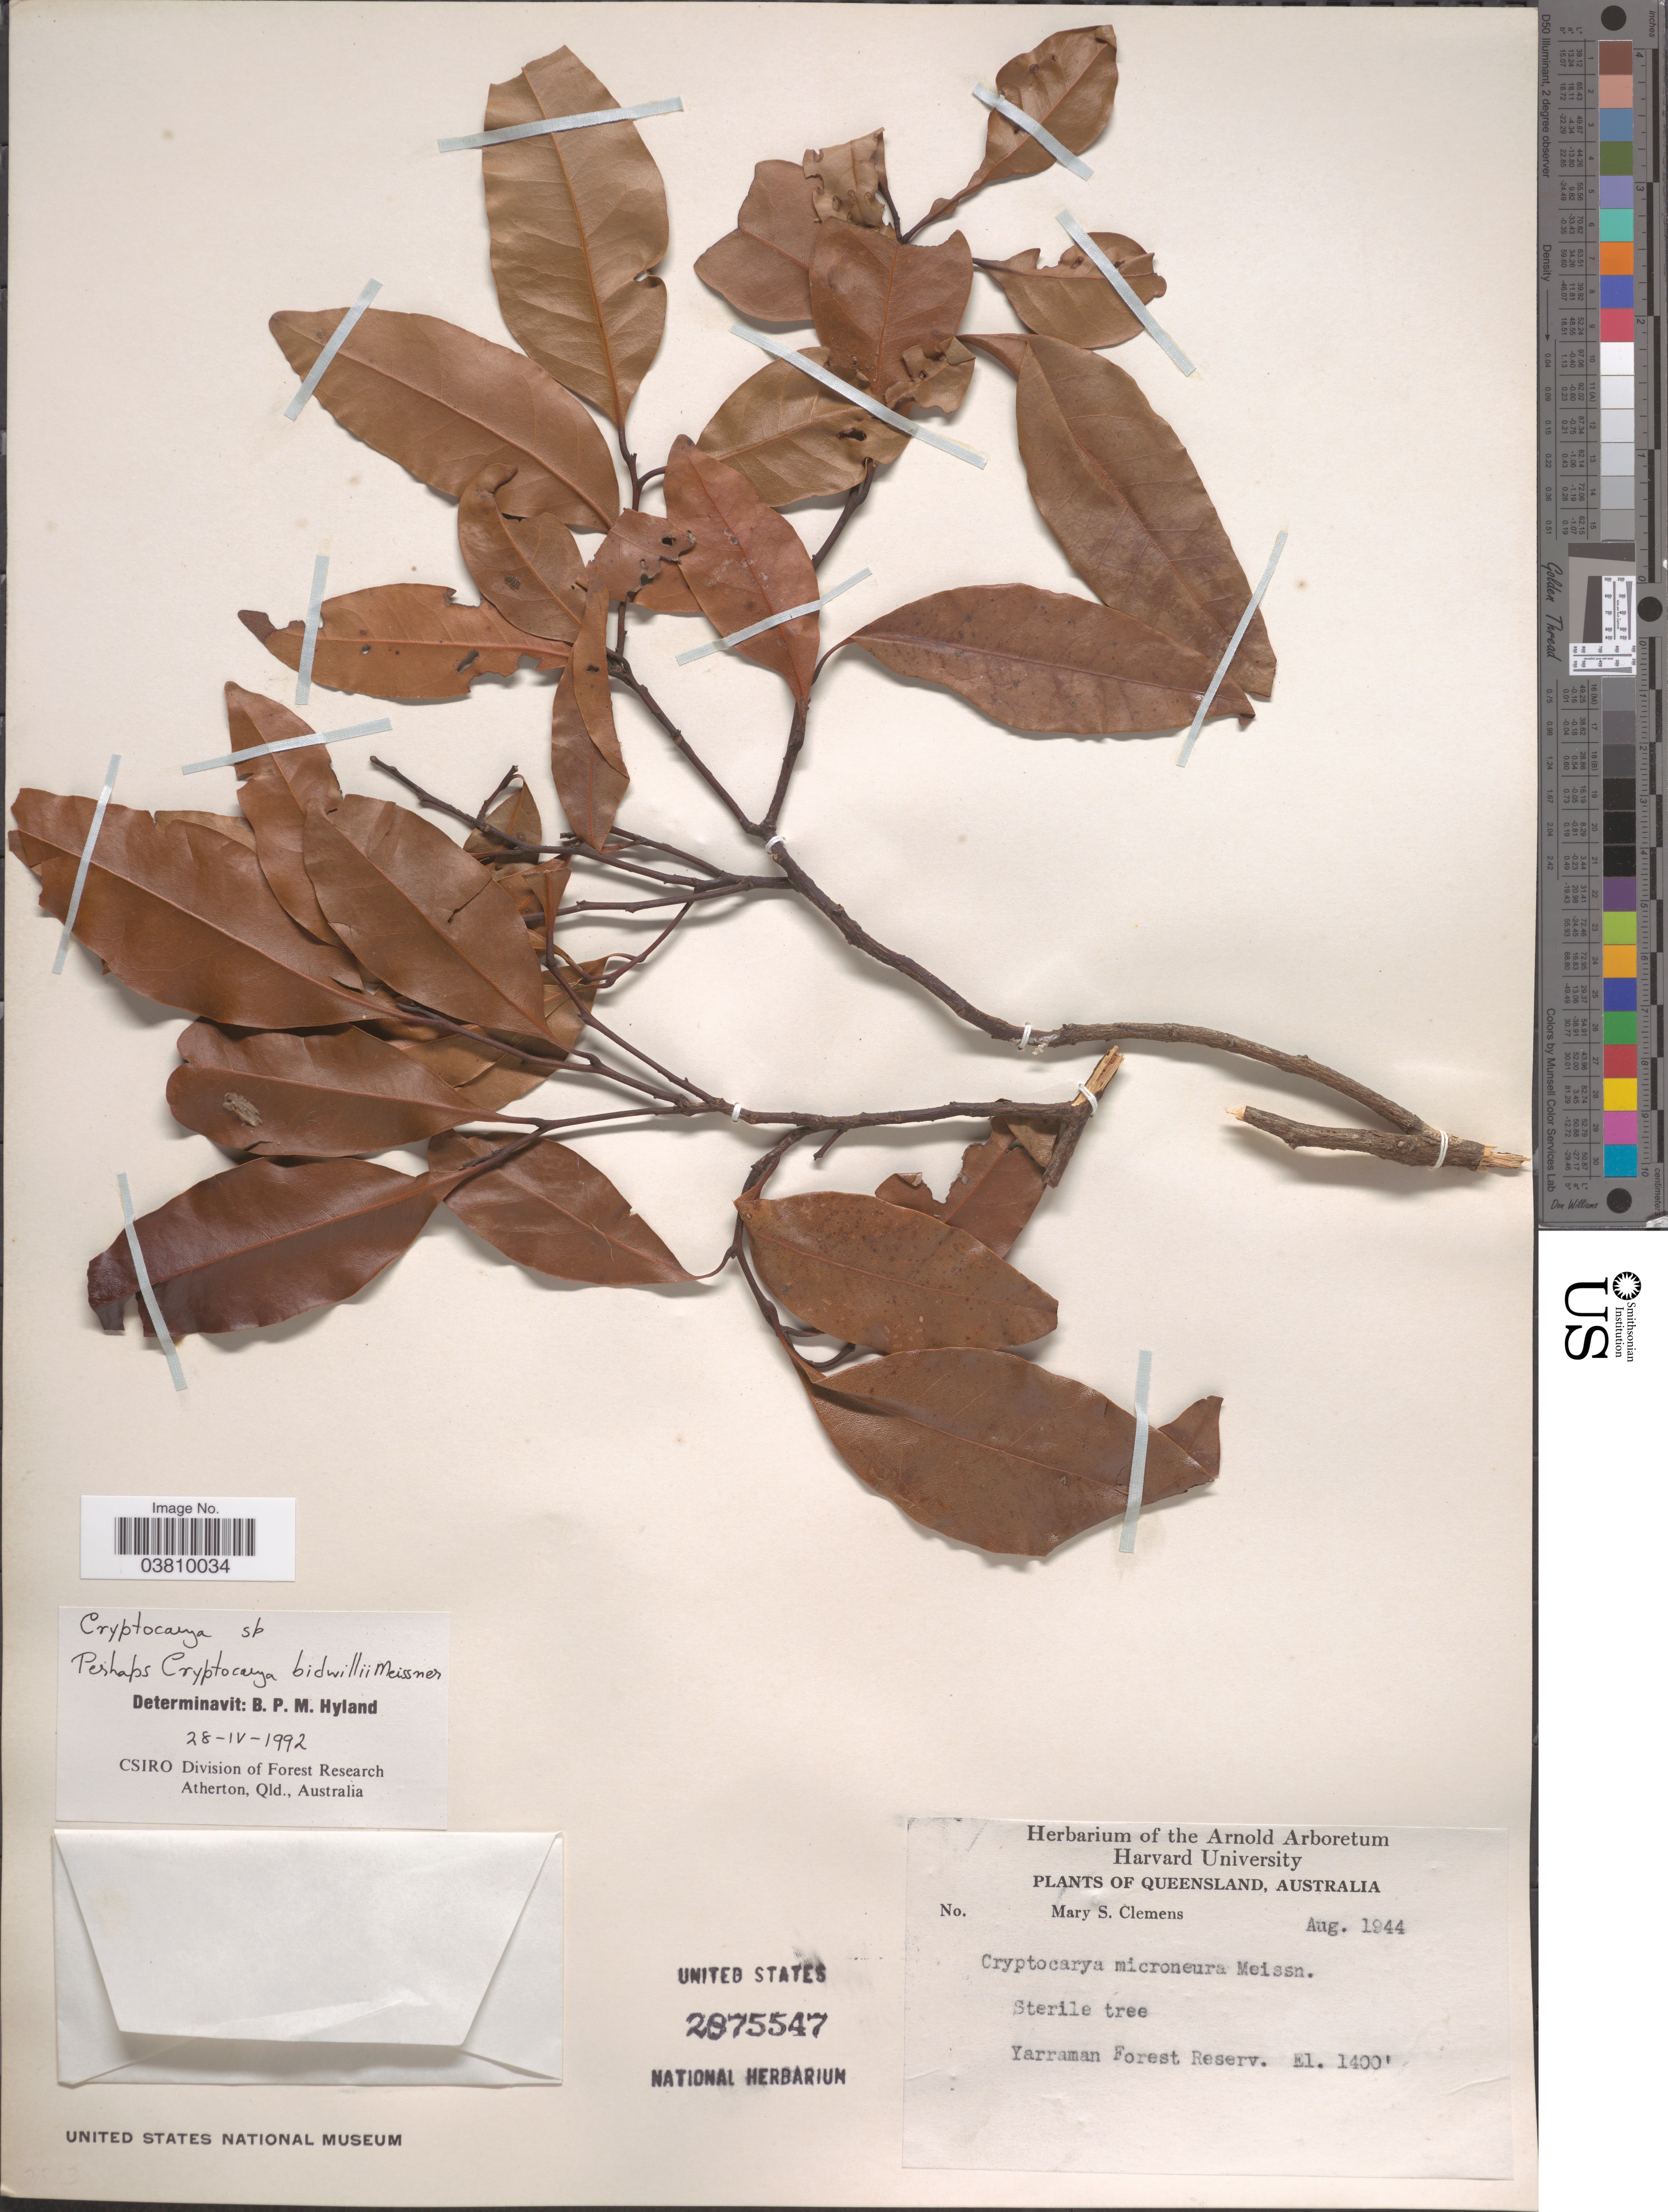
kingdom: Plantae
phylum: Tracheophyta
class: Magnoliopsida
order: Laurales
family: Lauraceae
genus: Cryptocarya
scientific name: Cryptocarya bidwillii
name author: Meisn.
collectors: M. S. Clemens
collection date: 1944-08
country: Australia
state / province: Queensland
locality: Yarraman Forest Reserv.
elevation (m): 427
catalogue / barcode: US 2875547